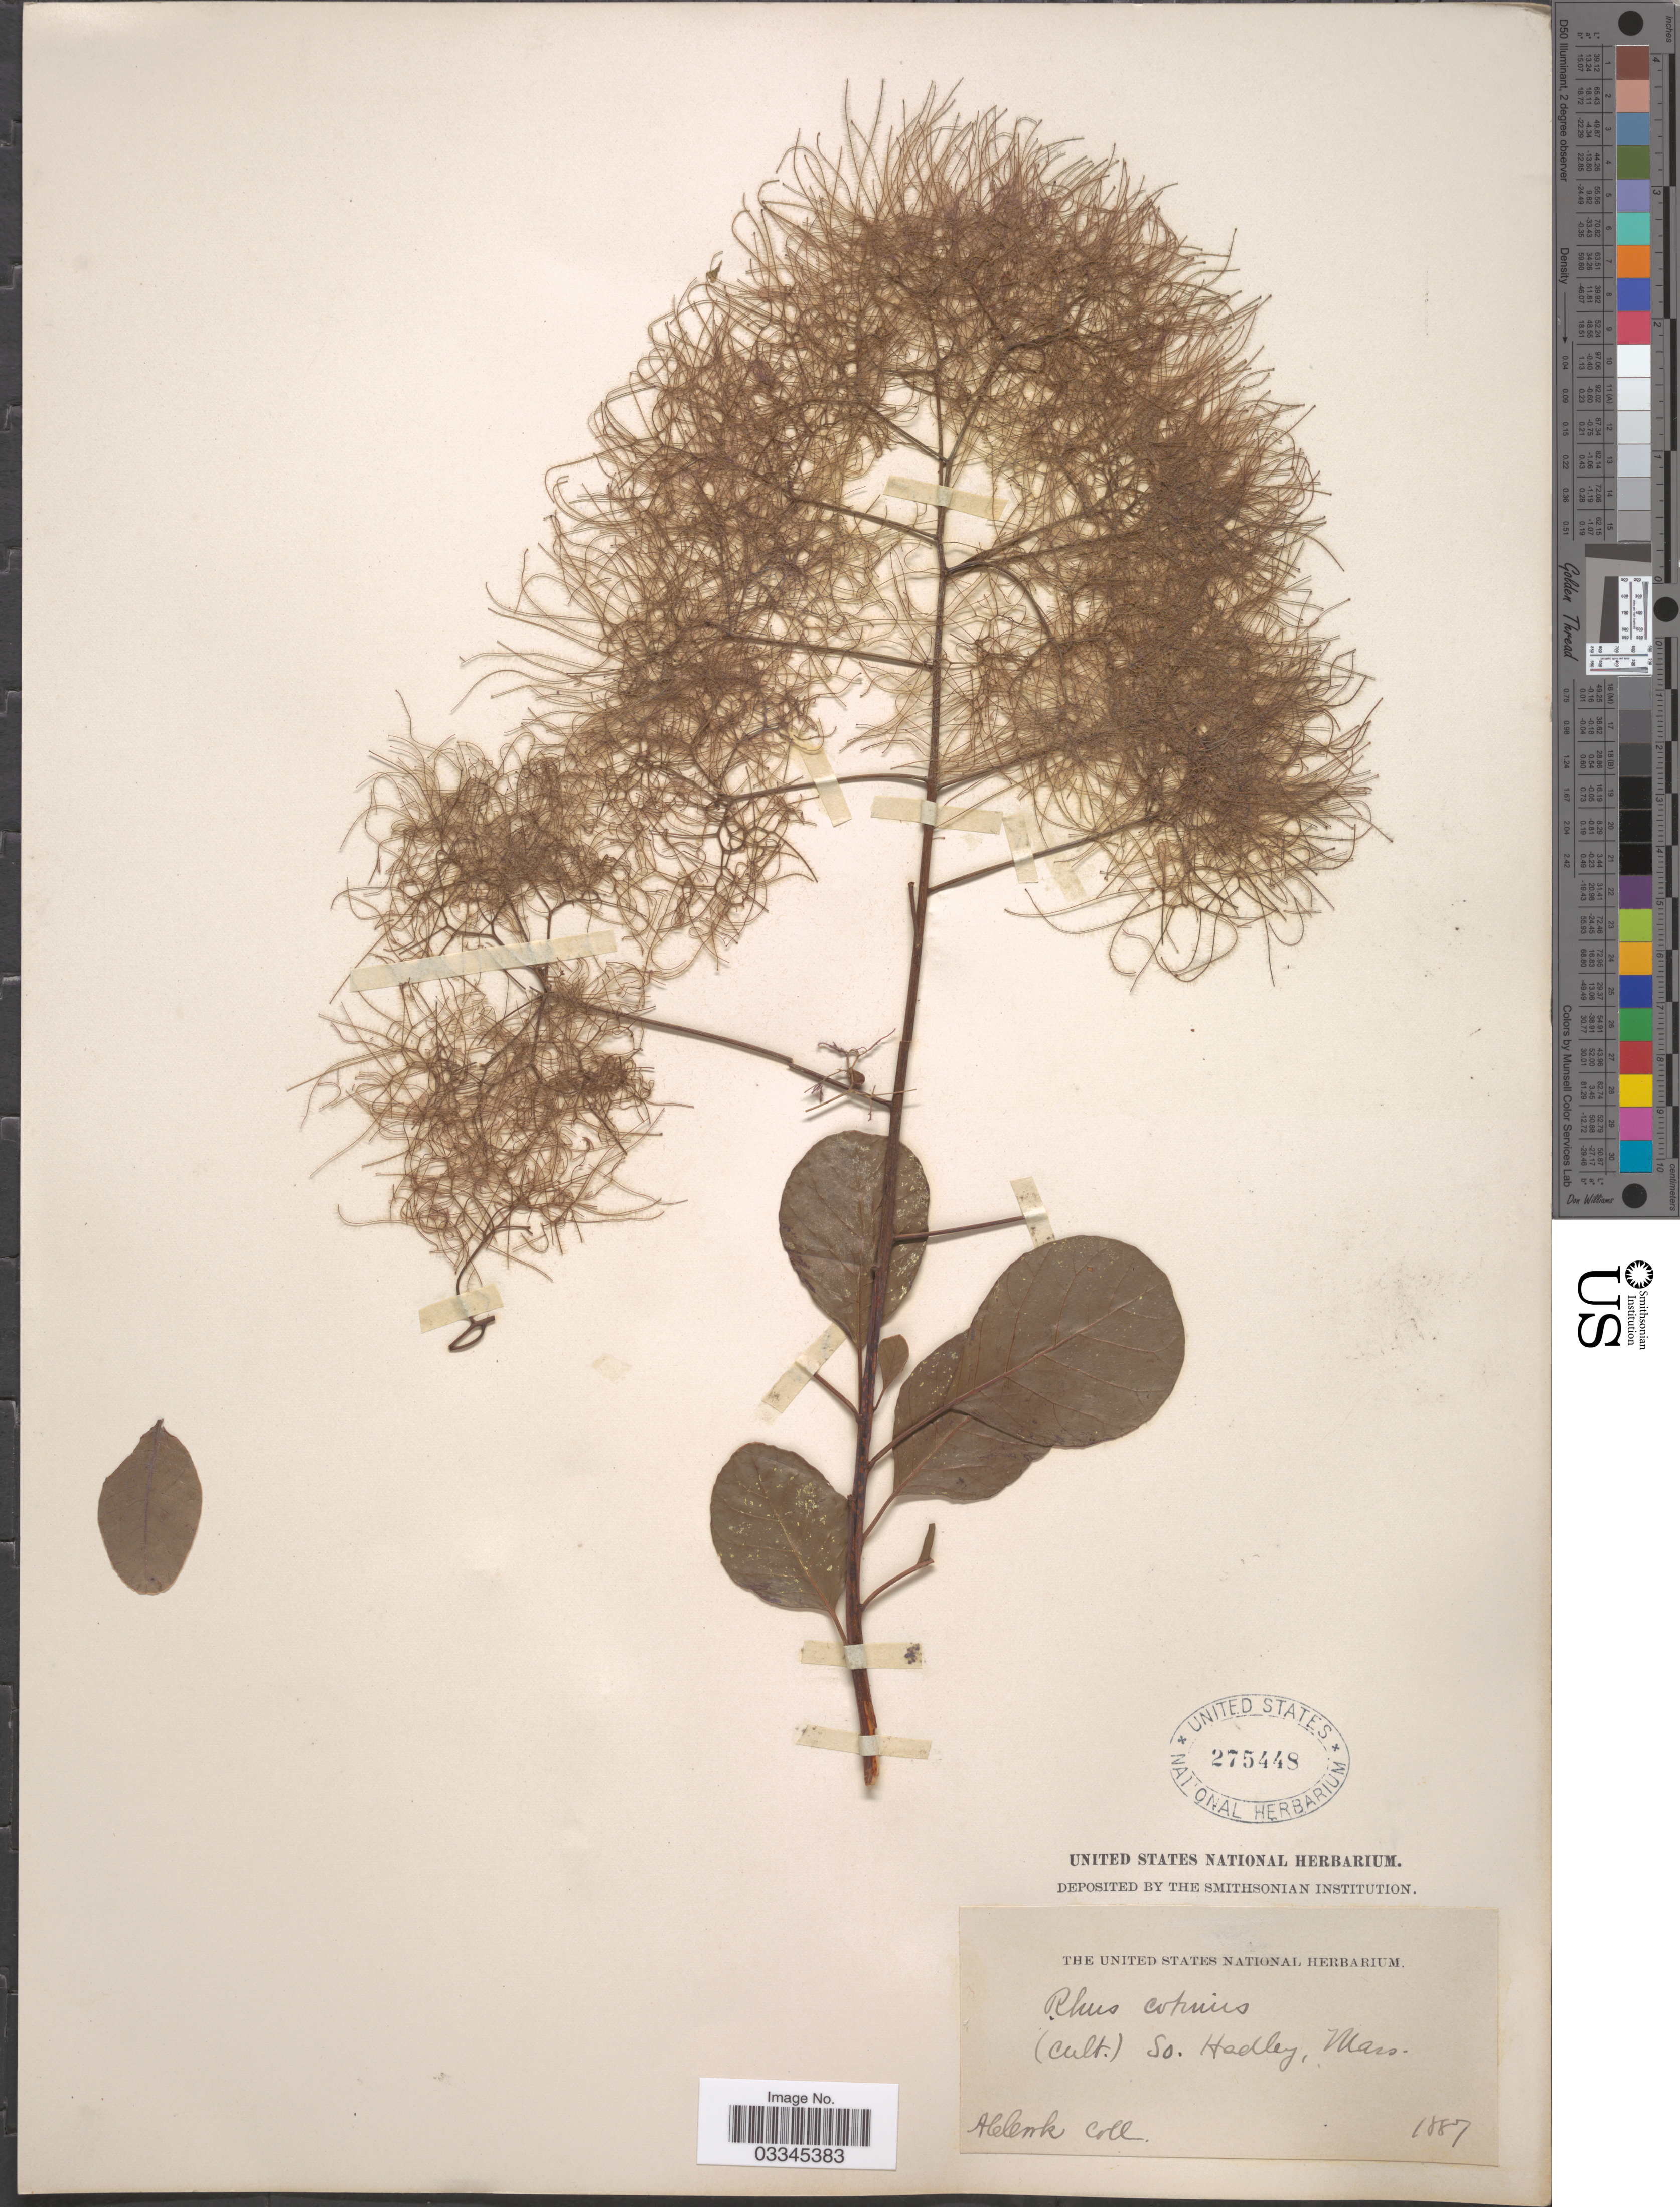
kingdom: Plantae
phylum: Tracheophyta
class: Magnoliopsida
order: Sapindales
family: Anacardiaceae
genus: Cotinus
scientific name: Cotinus coggygria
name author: Scop.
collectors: A. Cook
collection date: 1887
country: United States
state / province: Massachusetts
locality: So. Hadley.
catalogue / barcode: US 275448